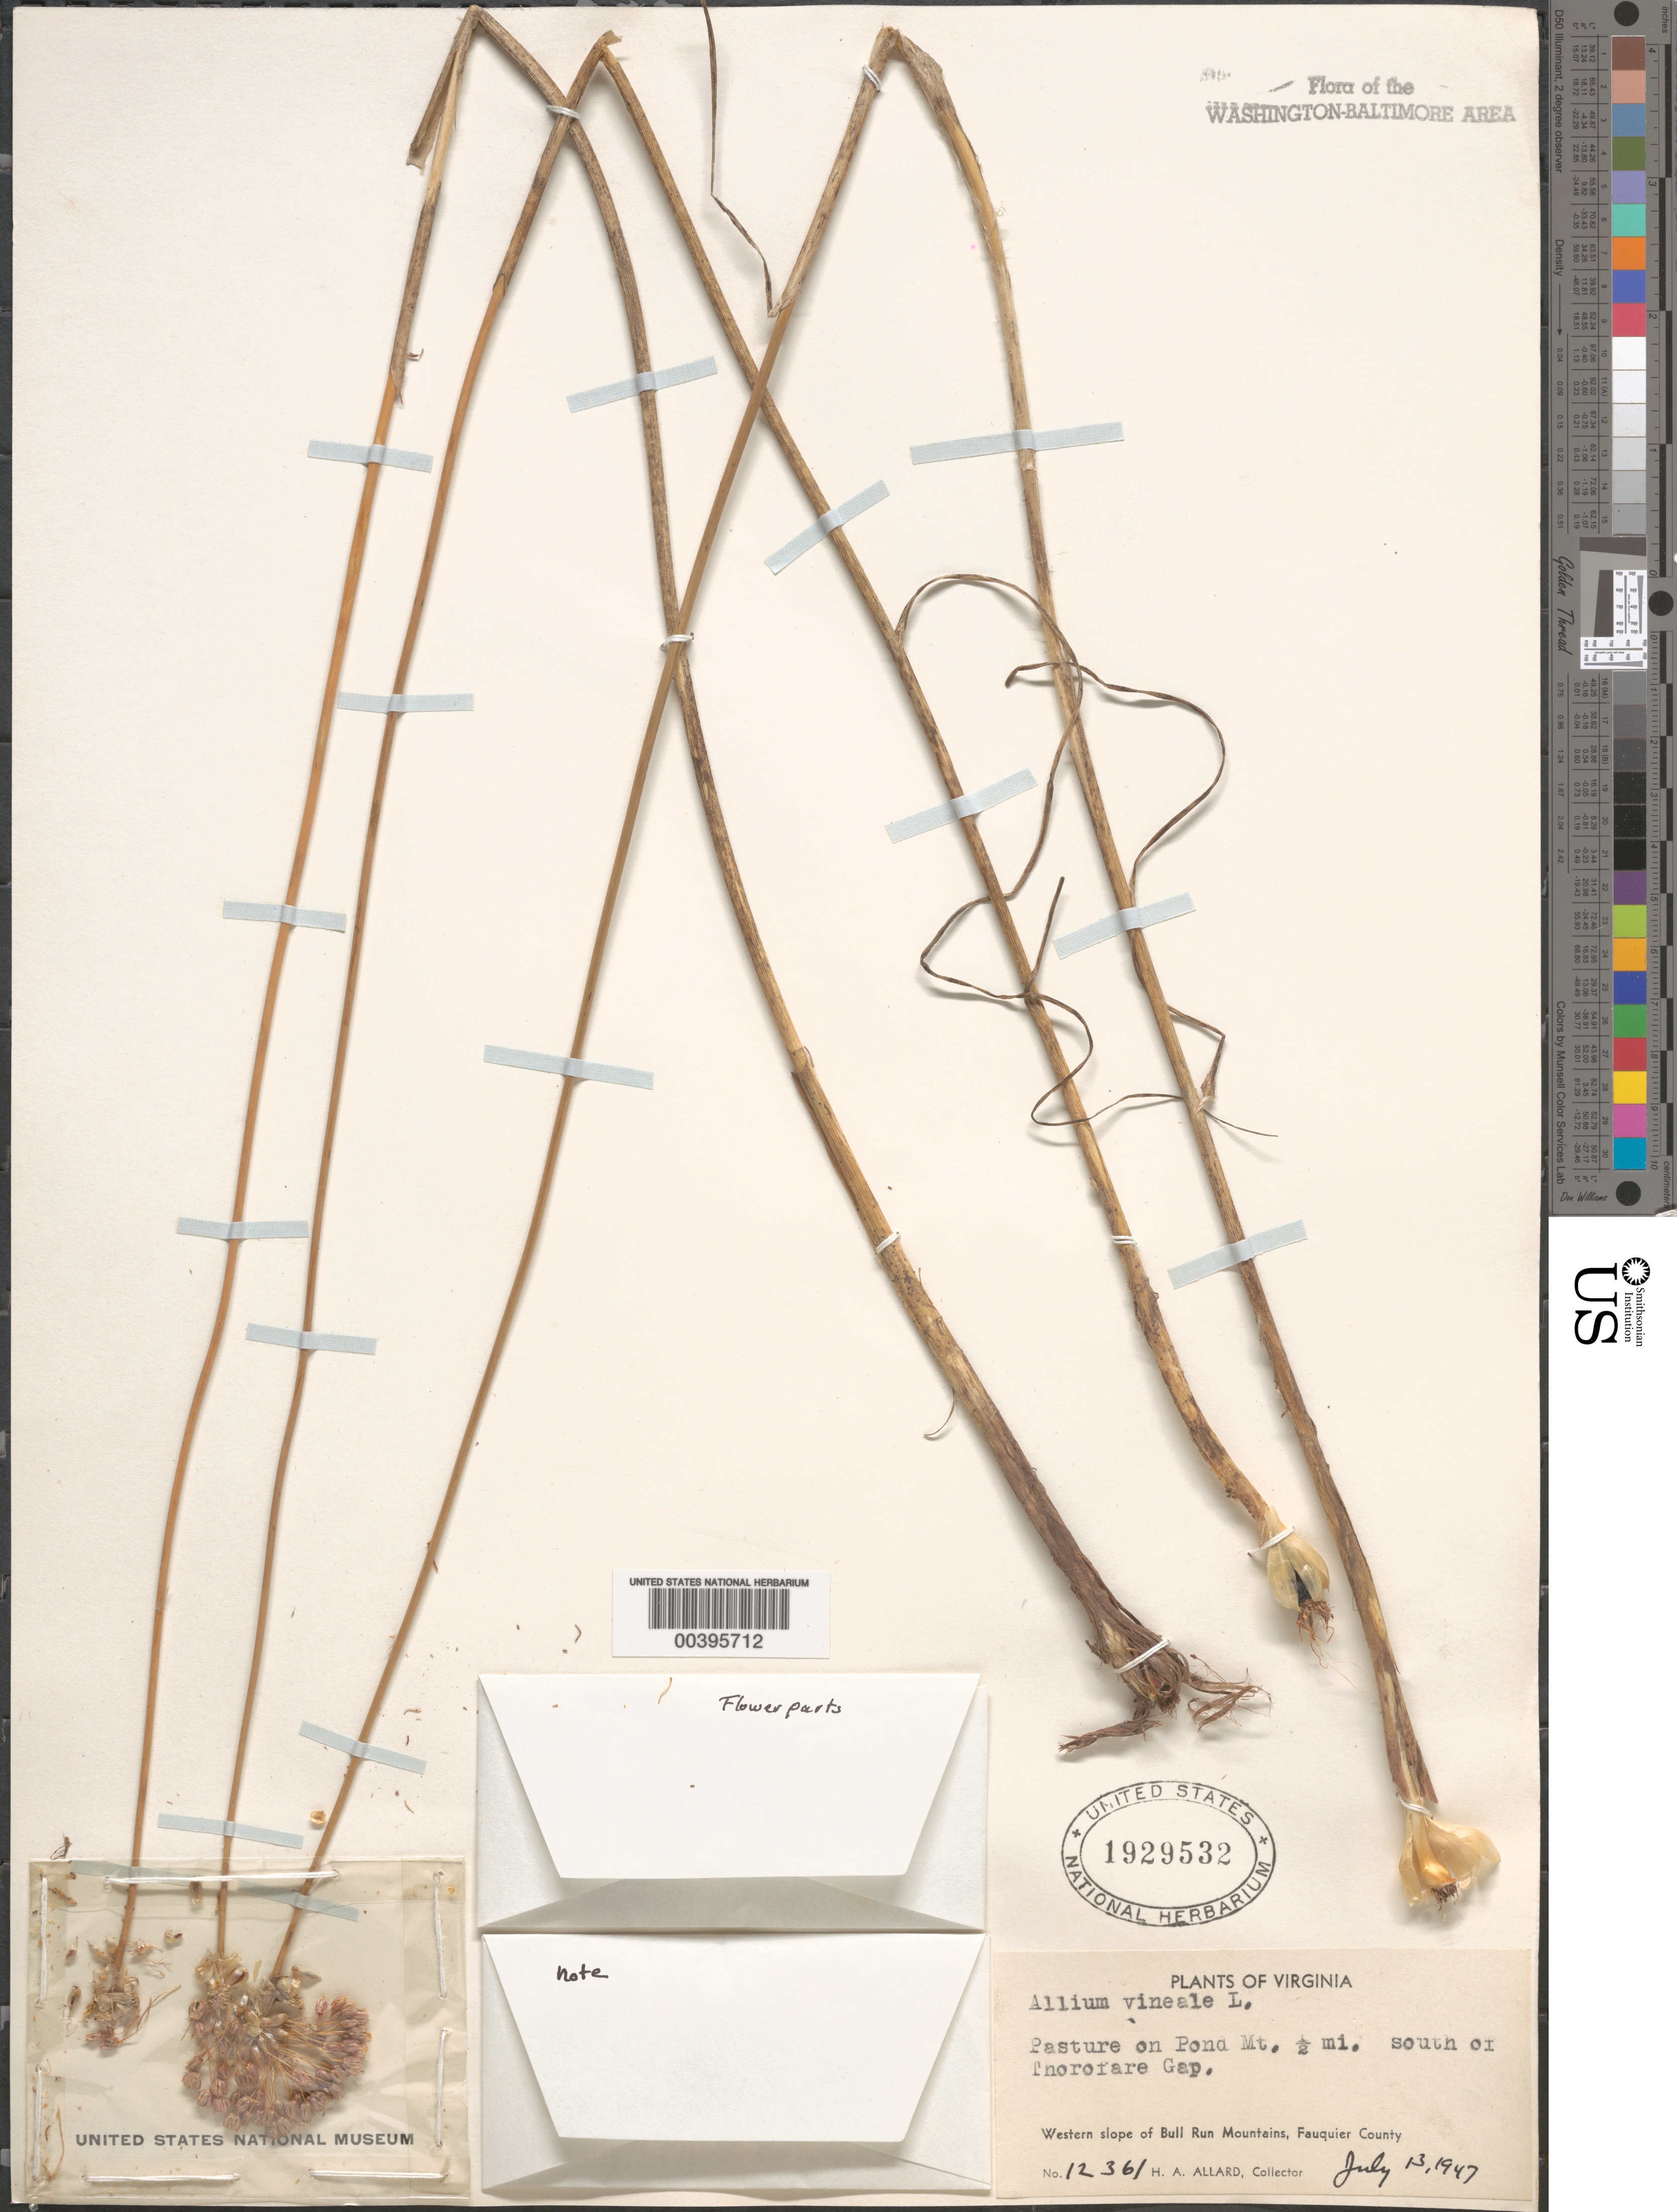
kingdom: Plantae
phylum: Tracheophyta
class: Liliopsida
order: Asparagales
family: Amaryllidaceae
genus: Allium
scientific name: Allium vineale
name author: L.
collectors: H. A. Allard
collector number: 12361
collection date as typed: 13 Jul 1947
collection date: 1947-07-13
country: United States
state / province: Virginia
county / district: Fauquier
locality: Pond Mountain, western slope of Bull Run Mountains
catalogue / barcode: US 1929532